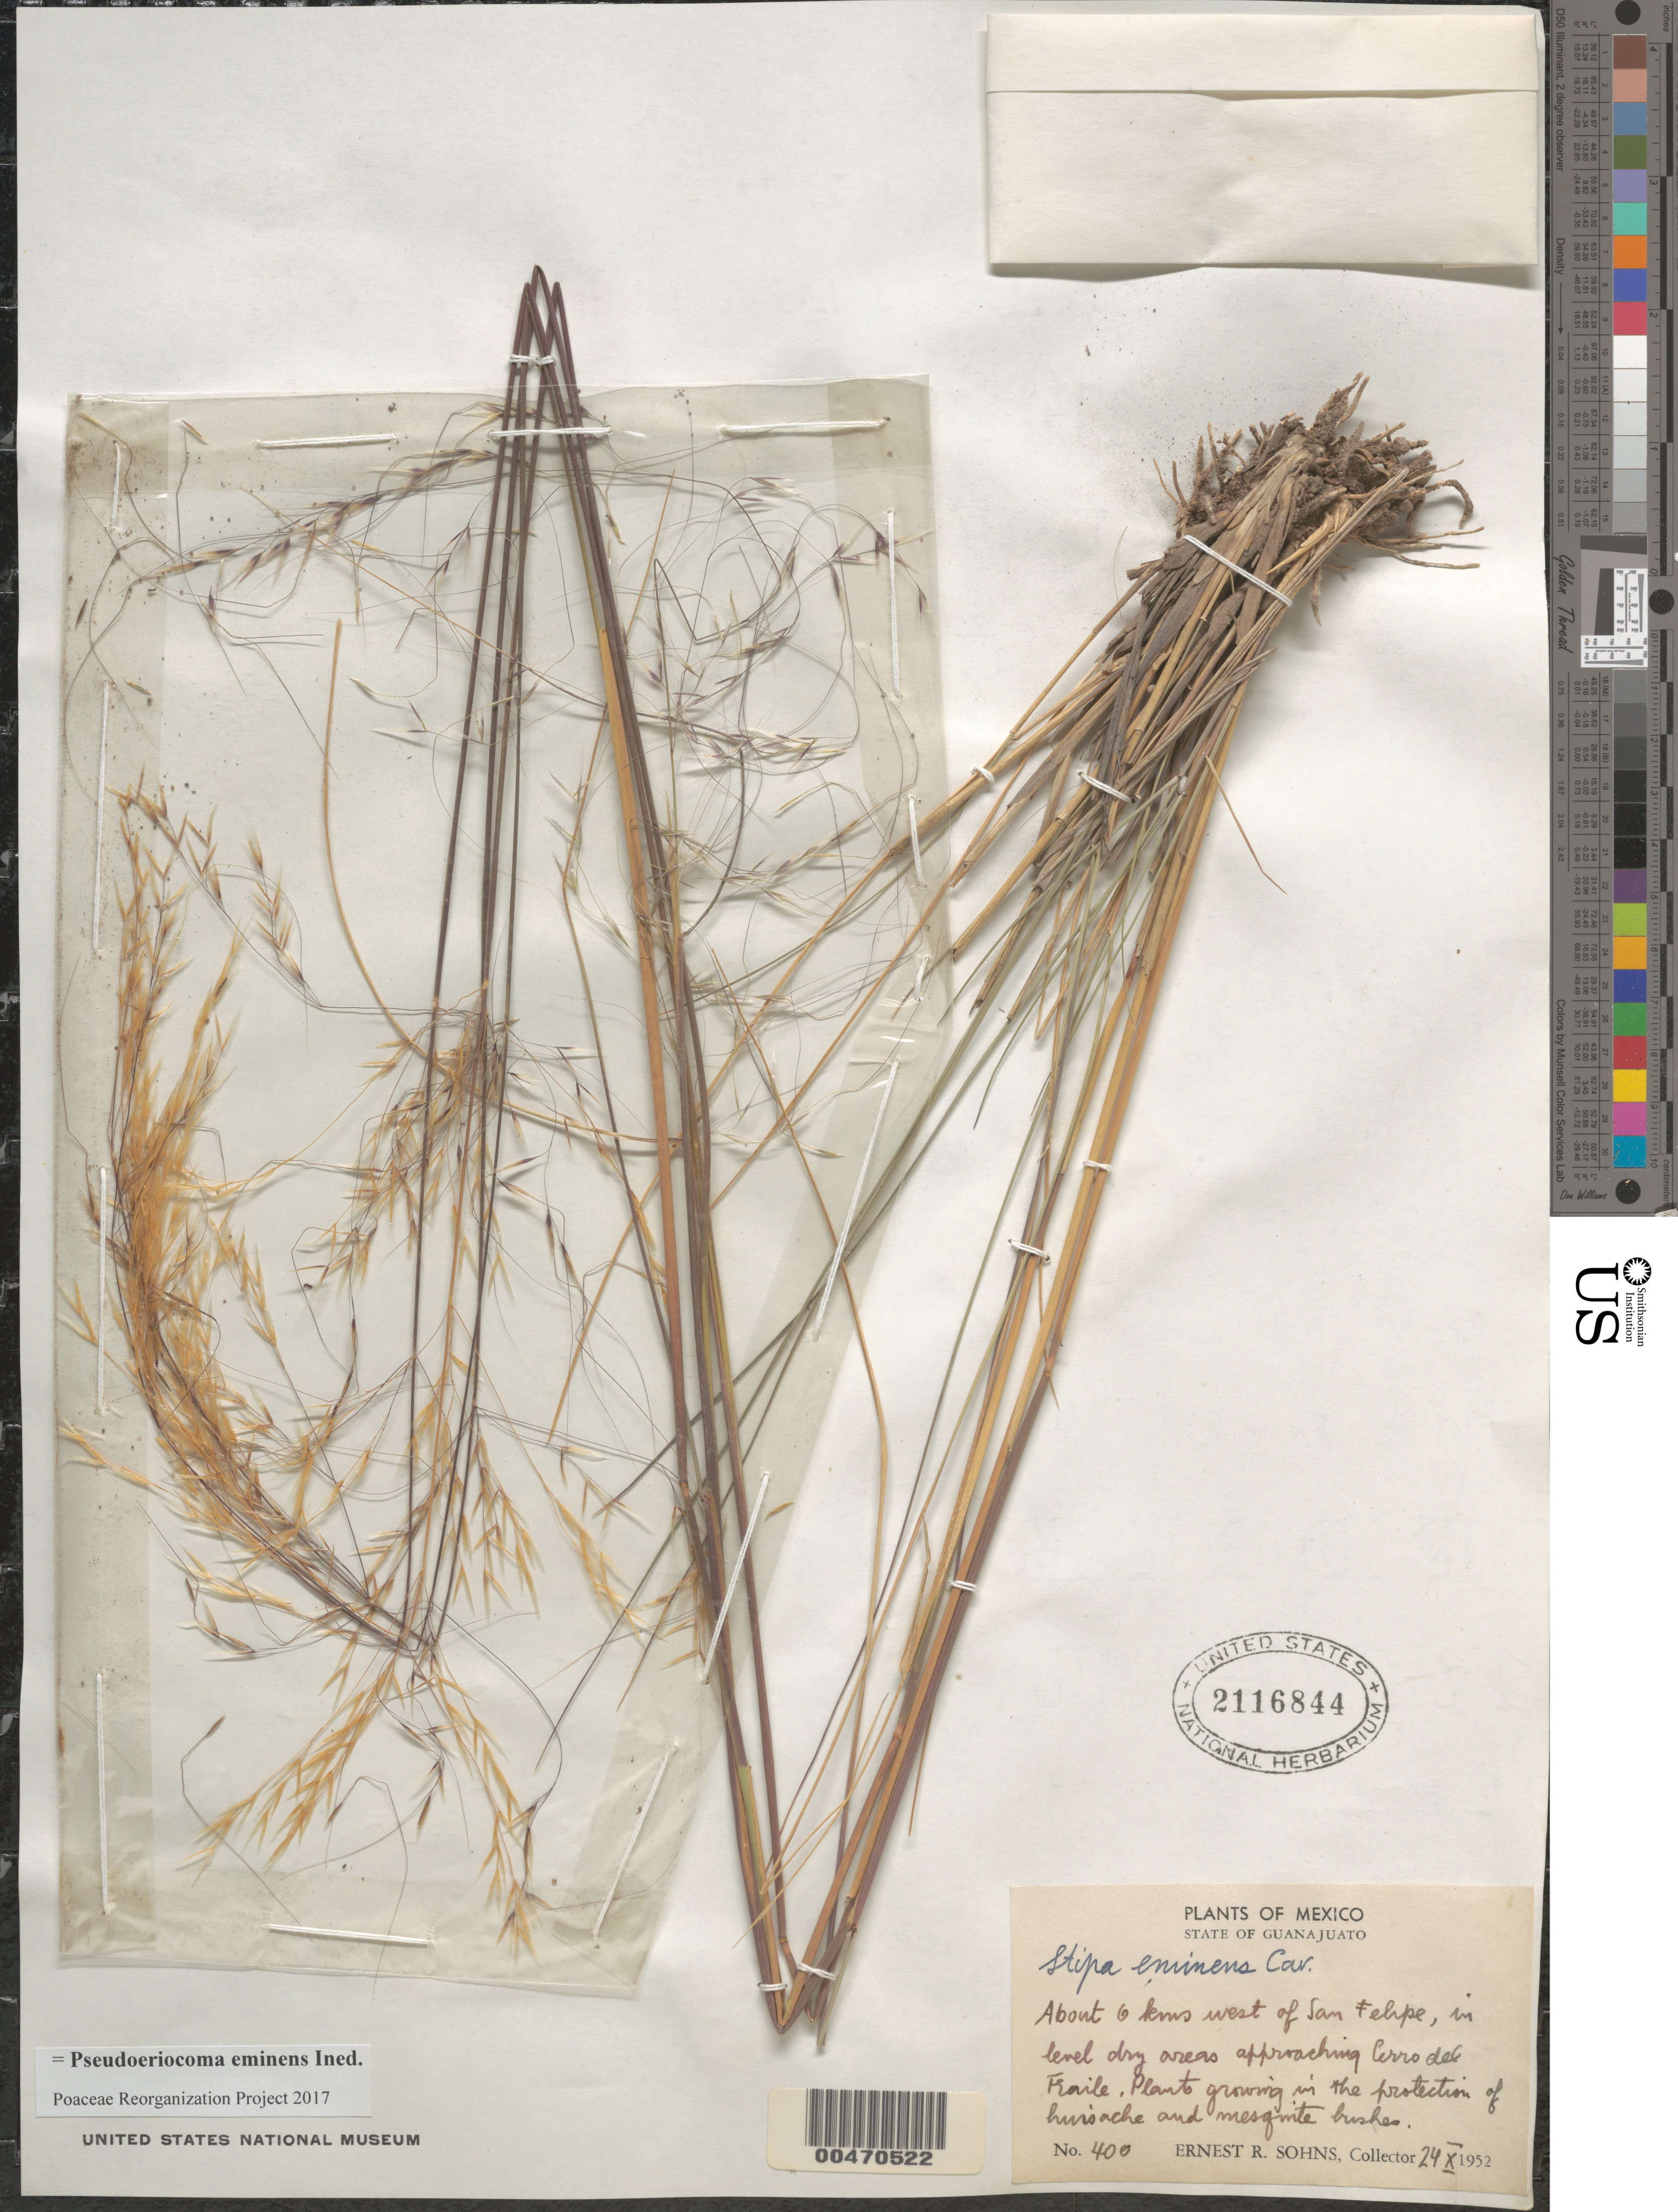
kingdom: Plantae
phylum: Tracheophyta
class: Liliopsida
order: Poales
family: Poaceae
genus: Pseudoeriocoma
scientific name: Pseudoeriocoma eminens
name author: (Cav.) Romasch.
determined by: Poaceae Reorganization Project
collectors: E. R. Sohns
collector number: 400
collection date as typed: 24 Oct 1952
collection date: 1952-10-24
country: Mexico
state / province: Guanajuato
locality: About 6 km W of San Felipe, level areas approaching Cerro del Fraile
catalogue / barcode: US 2116844